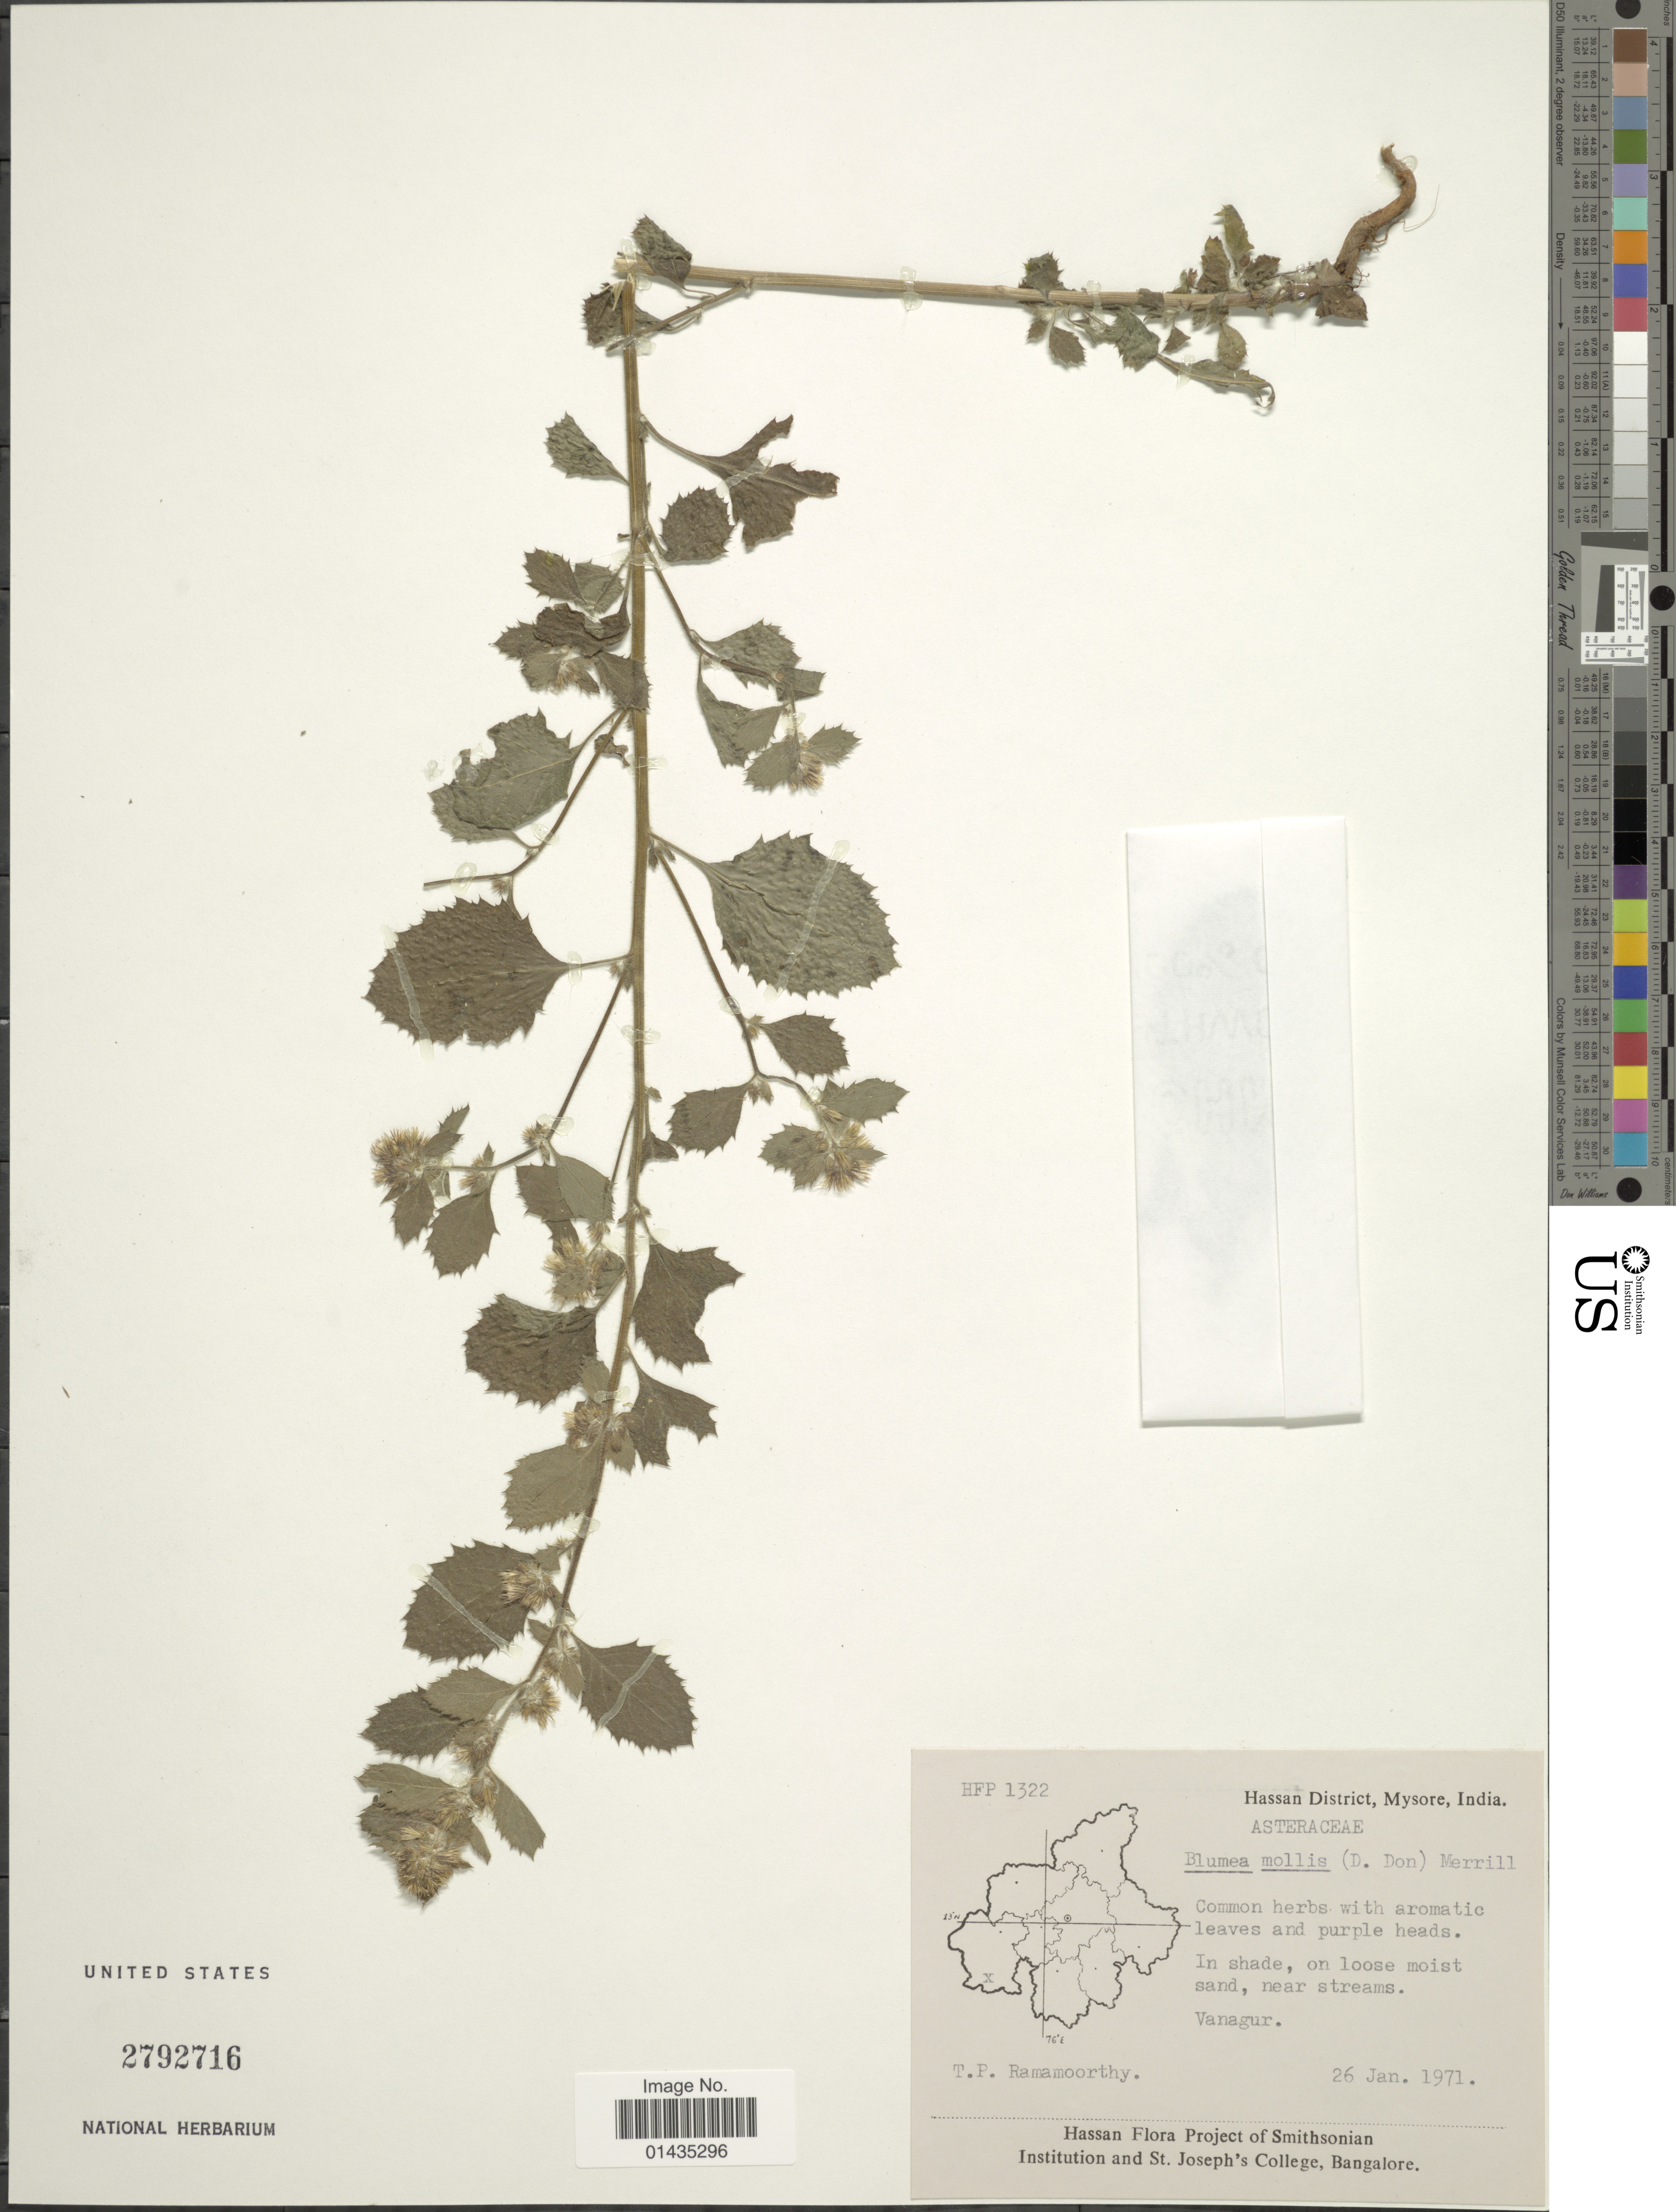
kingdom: Plantae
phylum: Tracheophyta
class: Magnoliopsida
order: Asterales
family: Asteraceae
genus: Blumea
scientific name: Blumea mollis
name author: (D. Don) Merr.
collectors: T. P. Ramamoorthy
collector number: HFP1322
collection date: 1971-01-26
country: India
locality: Hassan District, Mysore, Vanagur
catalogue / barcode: US 2792716